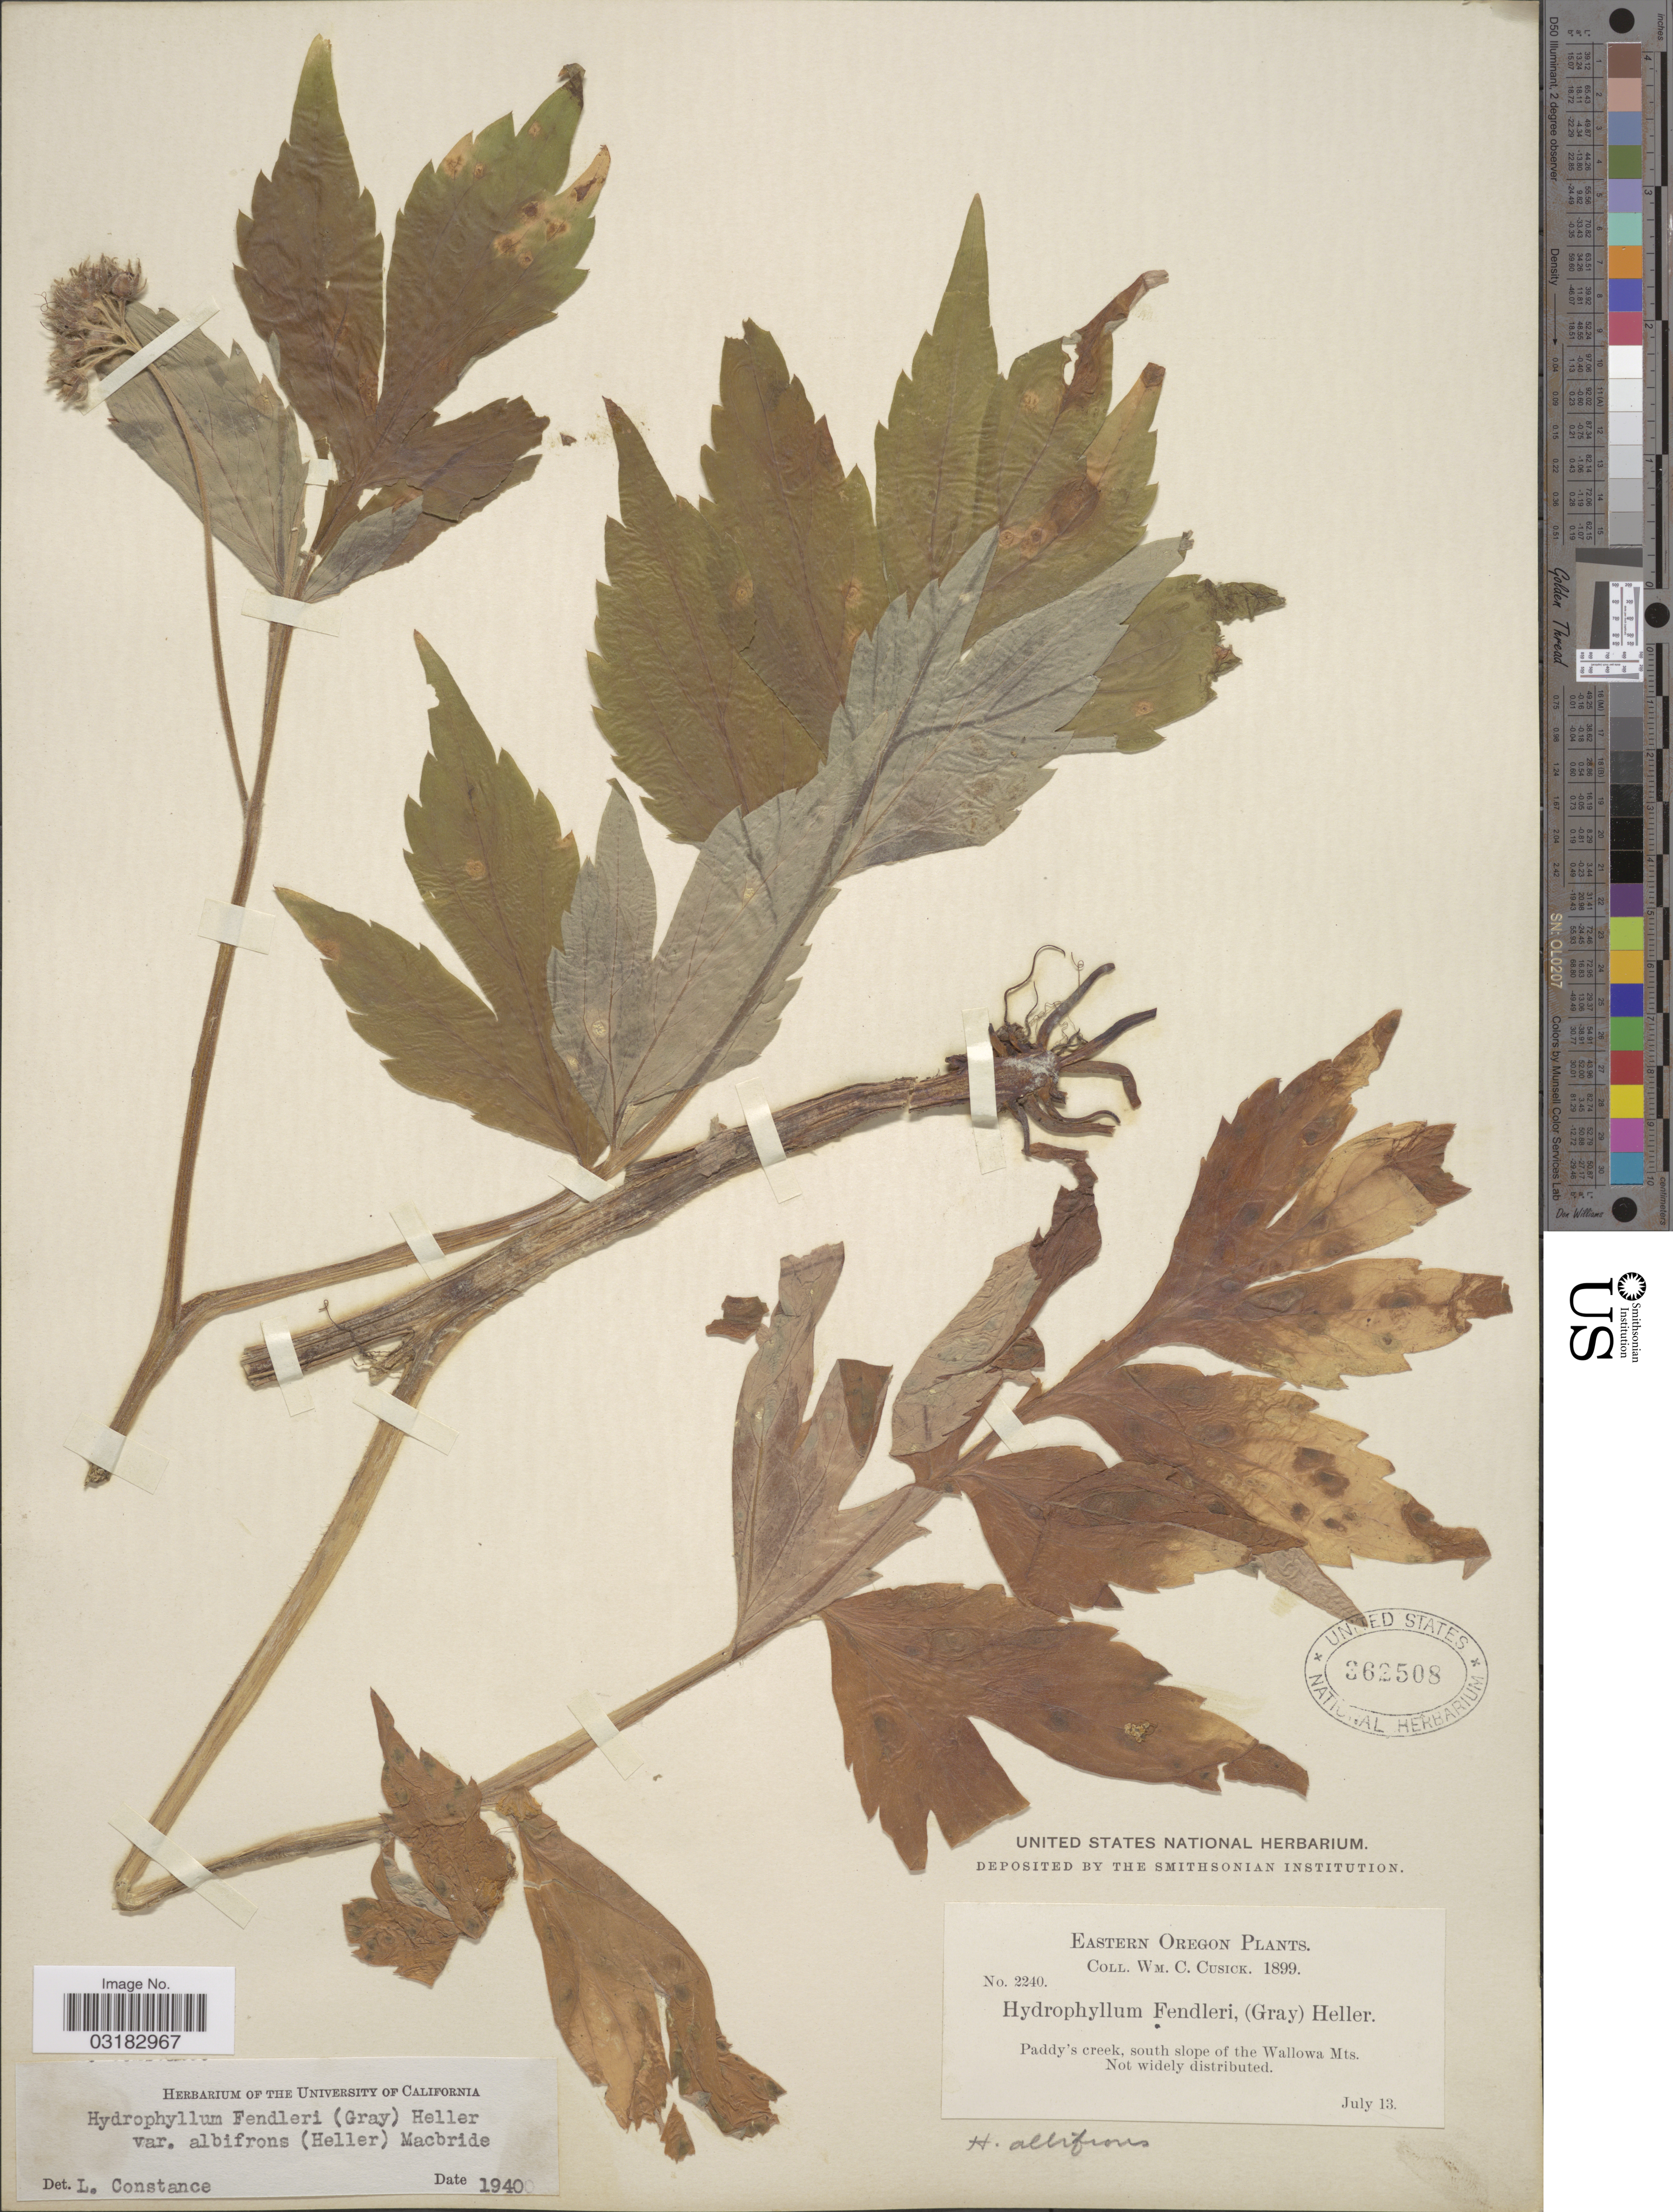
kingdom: Plantae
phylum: Tracheophyta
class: Magnoliopsida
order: Boraginales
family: Hydrophyllaceae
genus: Hydrophyllum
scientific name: Hydrophyllum fendleri var. albifrons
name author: (A. Heller) J.F. Macbr.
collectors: W. C. Cusick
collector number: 2240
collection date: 1899-07-13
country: United States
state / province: Oregon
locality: Eastern Oregon. Paddy's creek, south slope of the Wallowa Mts.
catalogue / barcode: US 362508